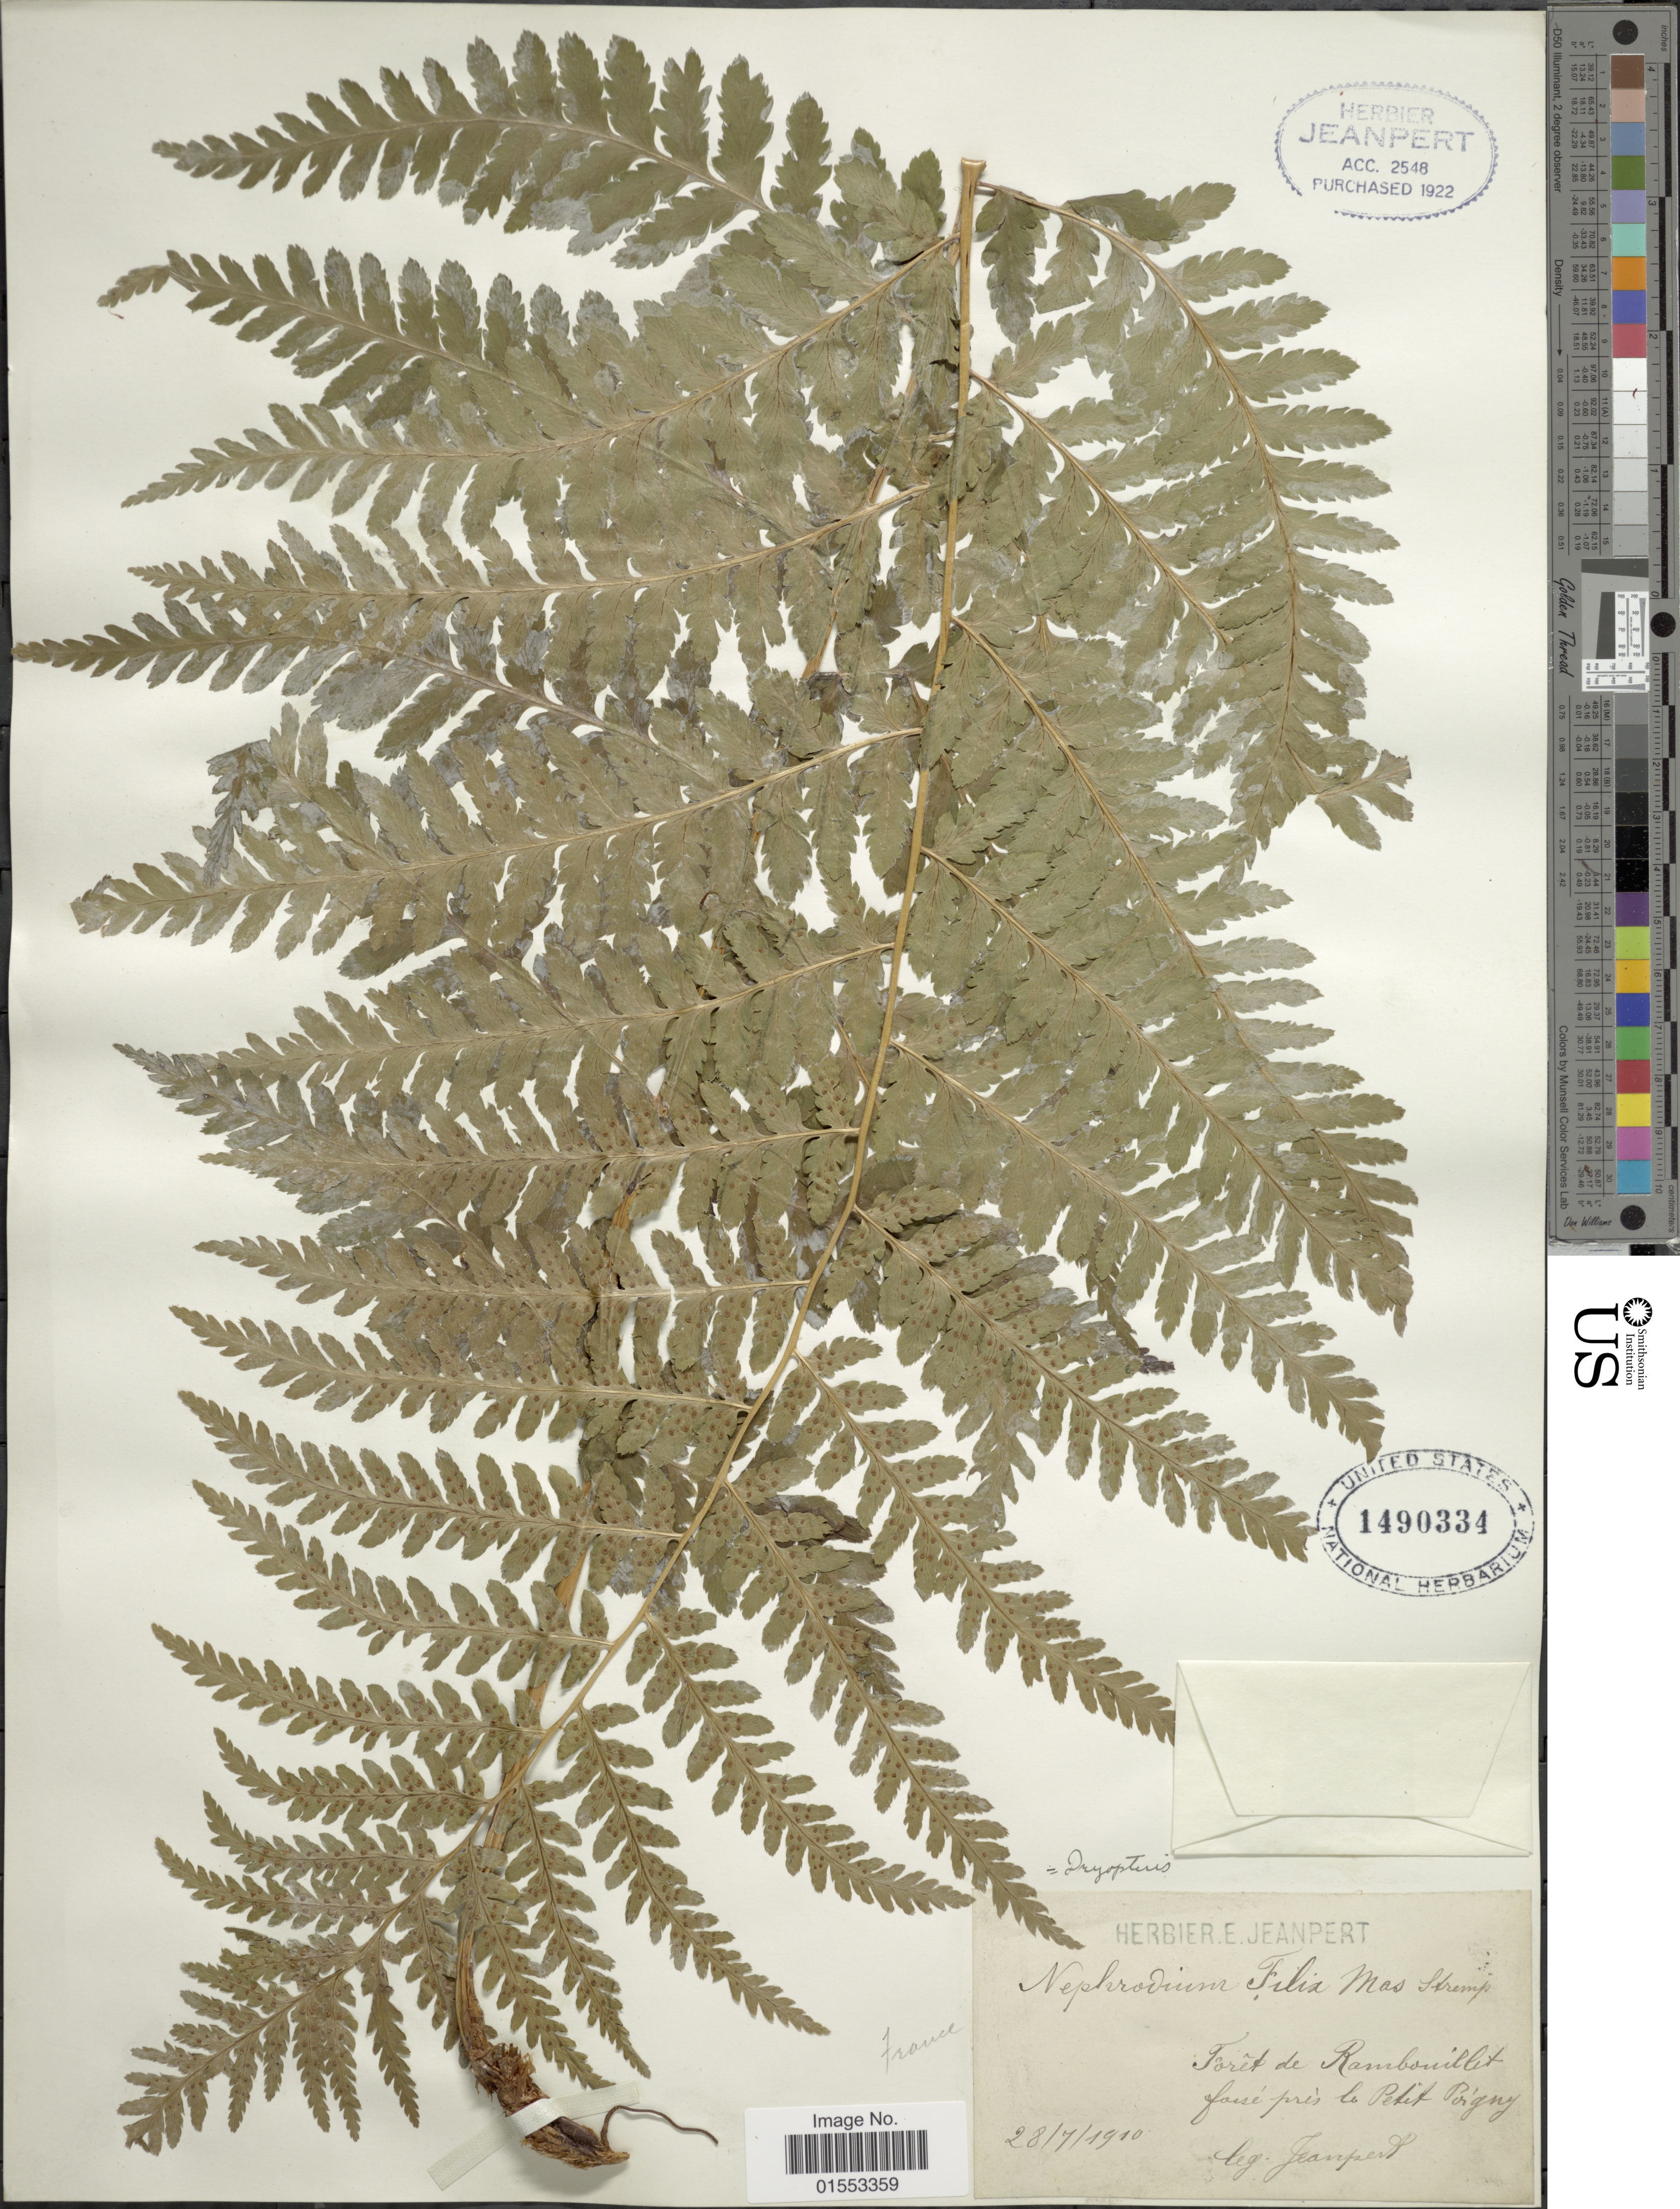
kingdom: Plantae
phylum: Tracheophyta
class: Polypodiopsida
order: Polypodiales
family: Dryopteridaceae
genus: Dryopteris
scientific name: Dryopteris filix-mas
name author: (L.) Schott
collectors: E. Jeanpert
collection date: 1910-07-28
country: France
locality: Foret de Rambouillet, fase pres la Petot Pirgny. [interpreted]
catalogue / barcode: US 1490334